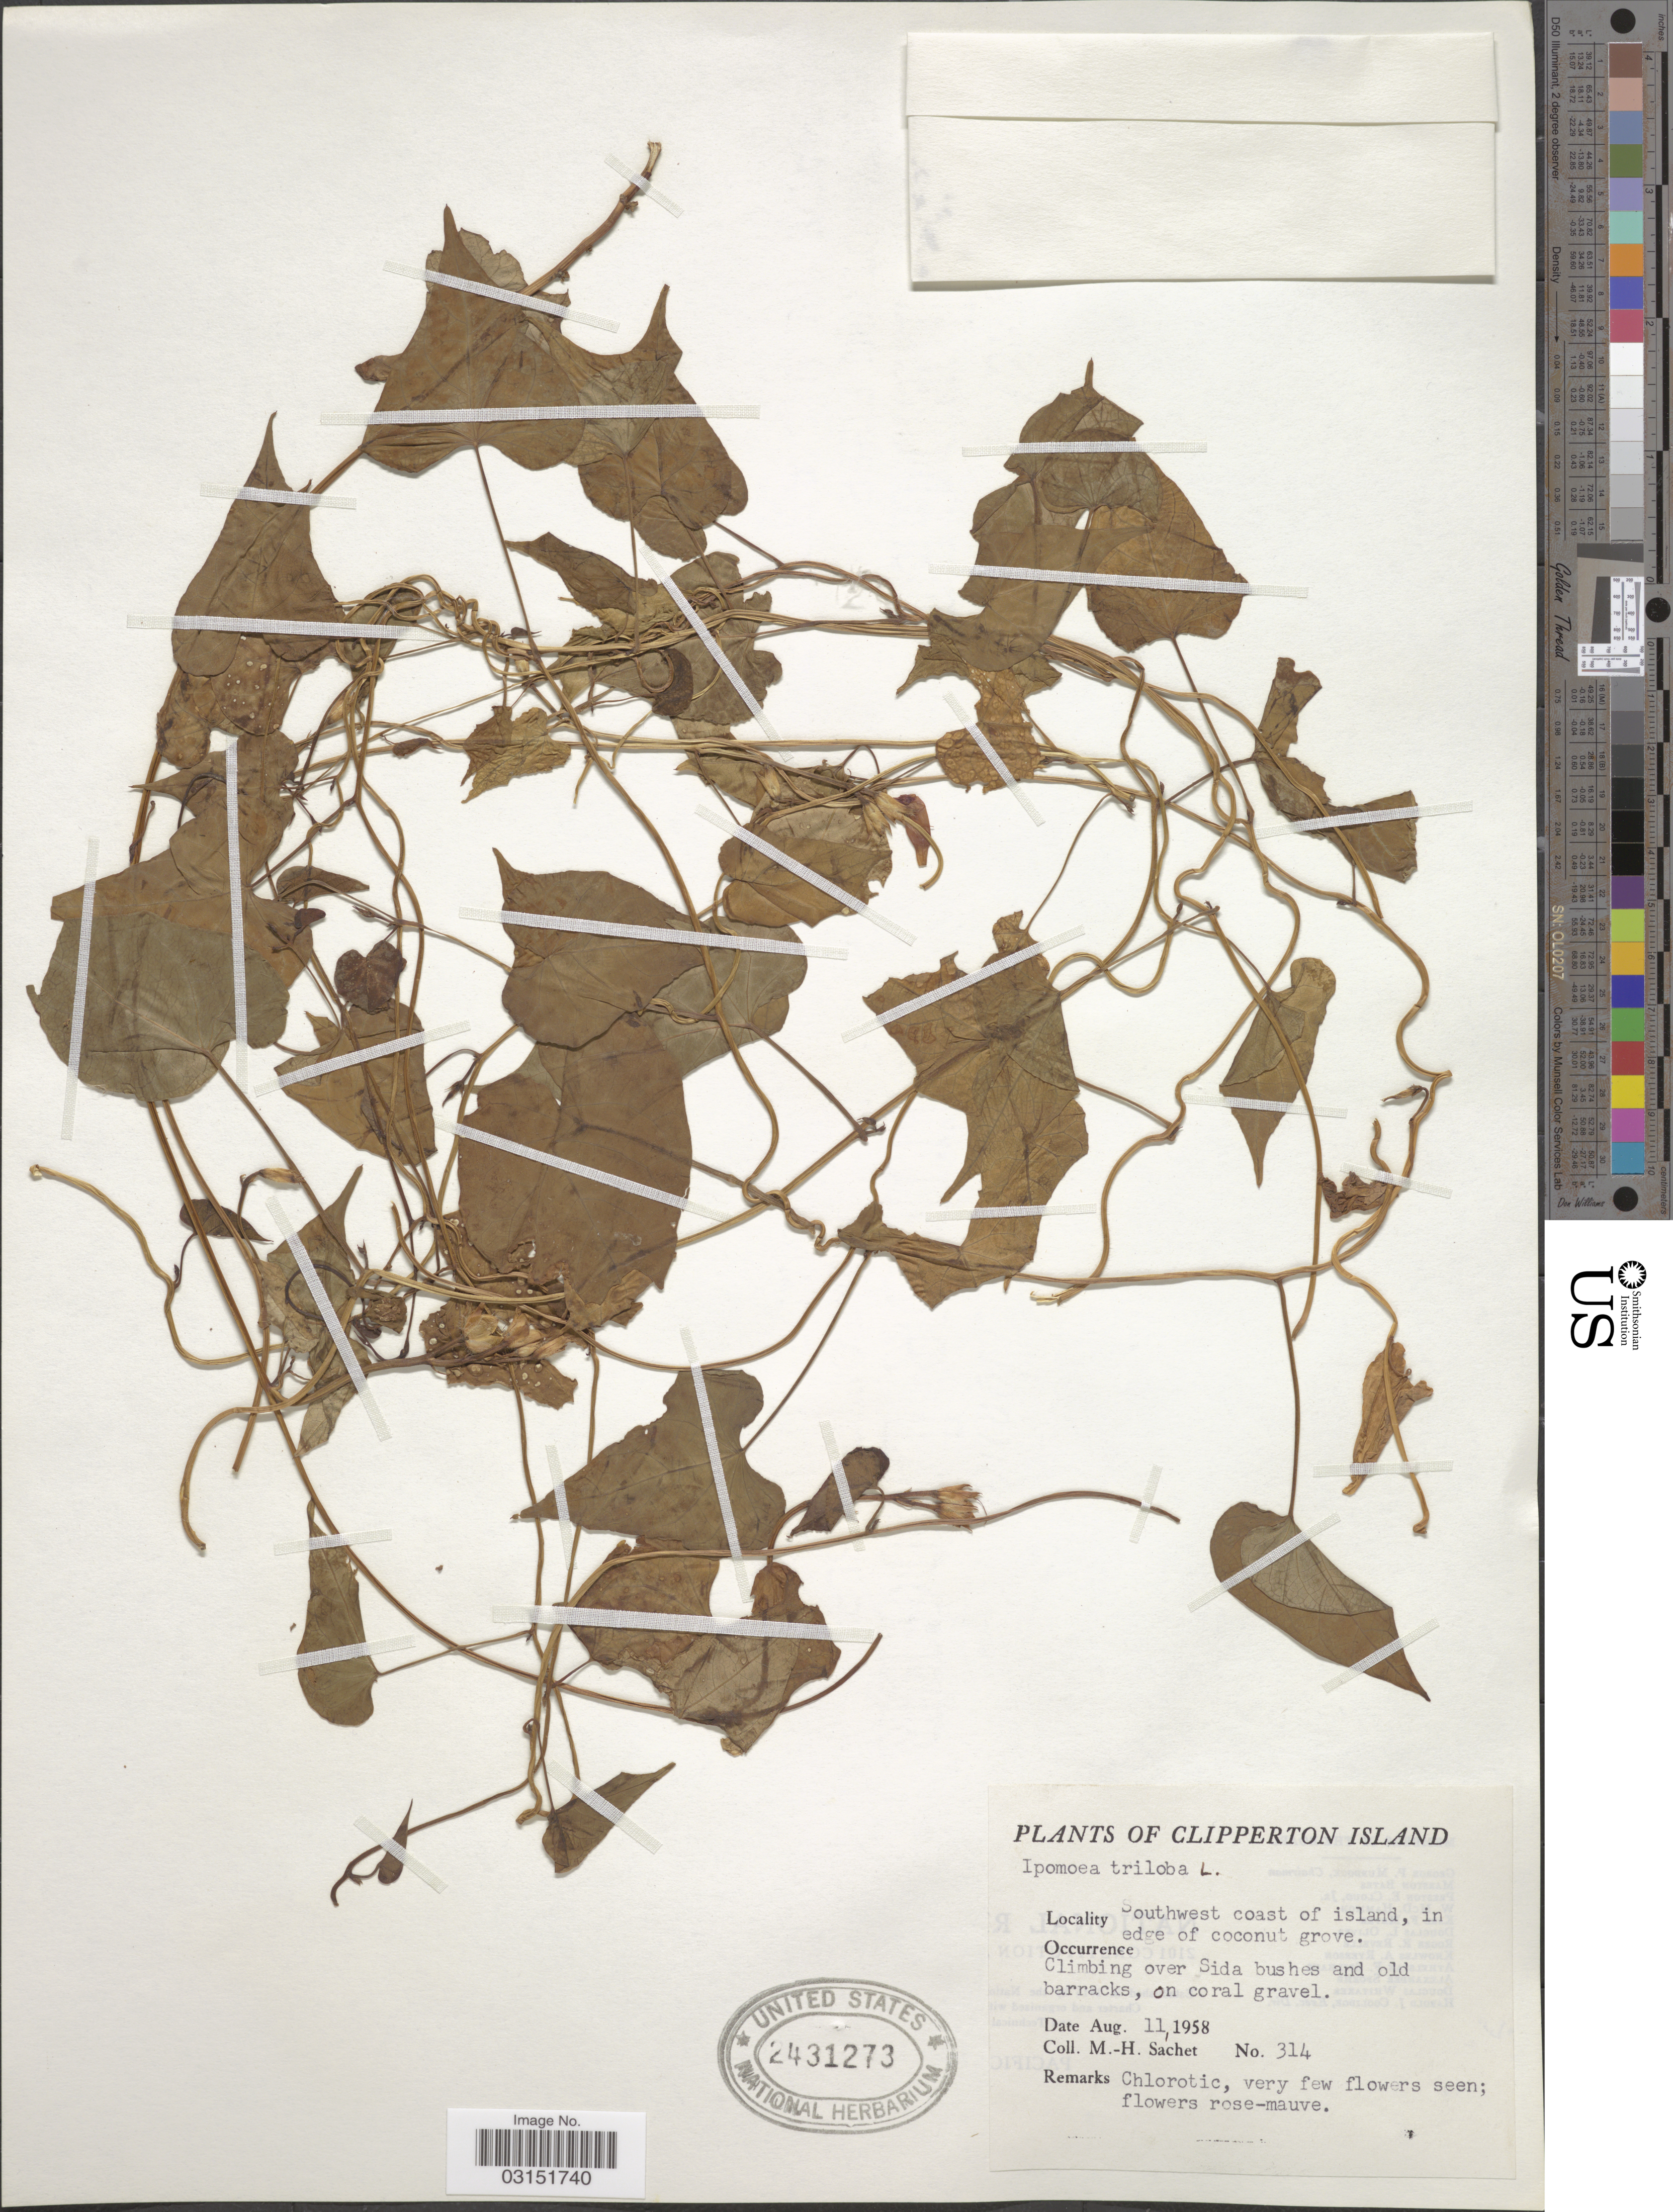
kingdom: Plantae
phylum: Tracheophyta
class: Magnoliopsida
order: Solanales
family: Convolvulaceae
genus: Ipomoea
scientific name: Ipomoea triloba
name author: L.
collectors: M.-H. Sachet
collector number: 314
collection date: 1958-08-11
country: Central Am. Pac. Islands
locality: Clipperton Island. Southwest coast of island, in edge of coconut grove.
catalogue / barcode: US 2431273